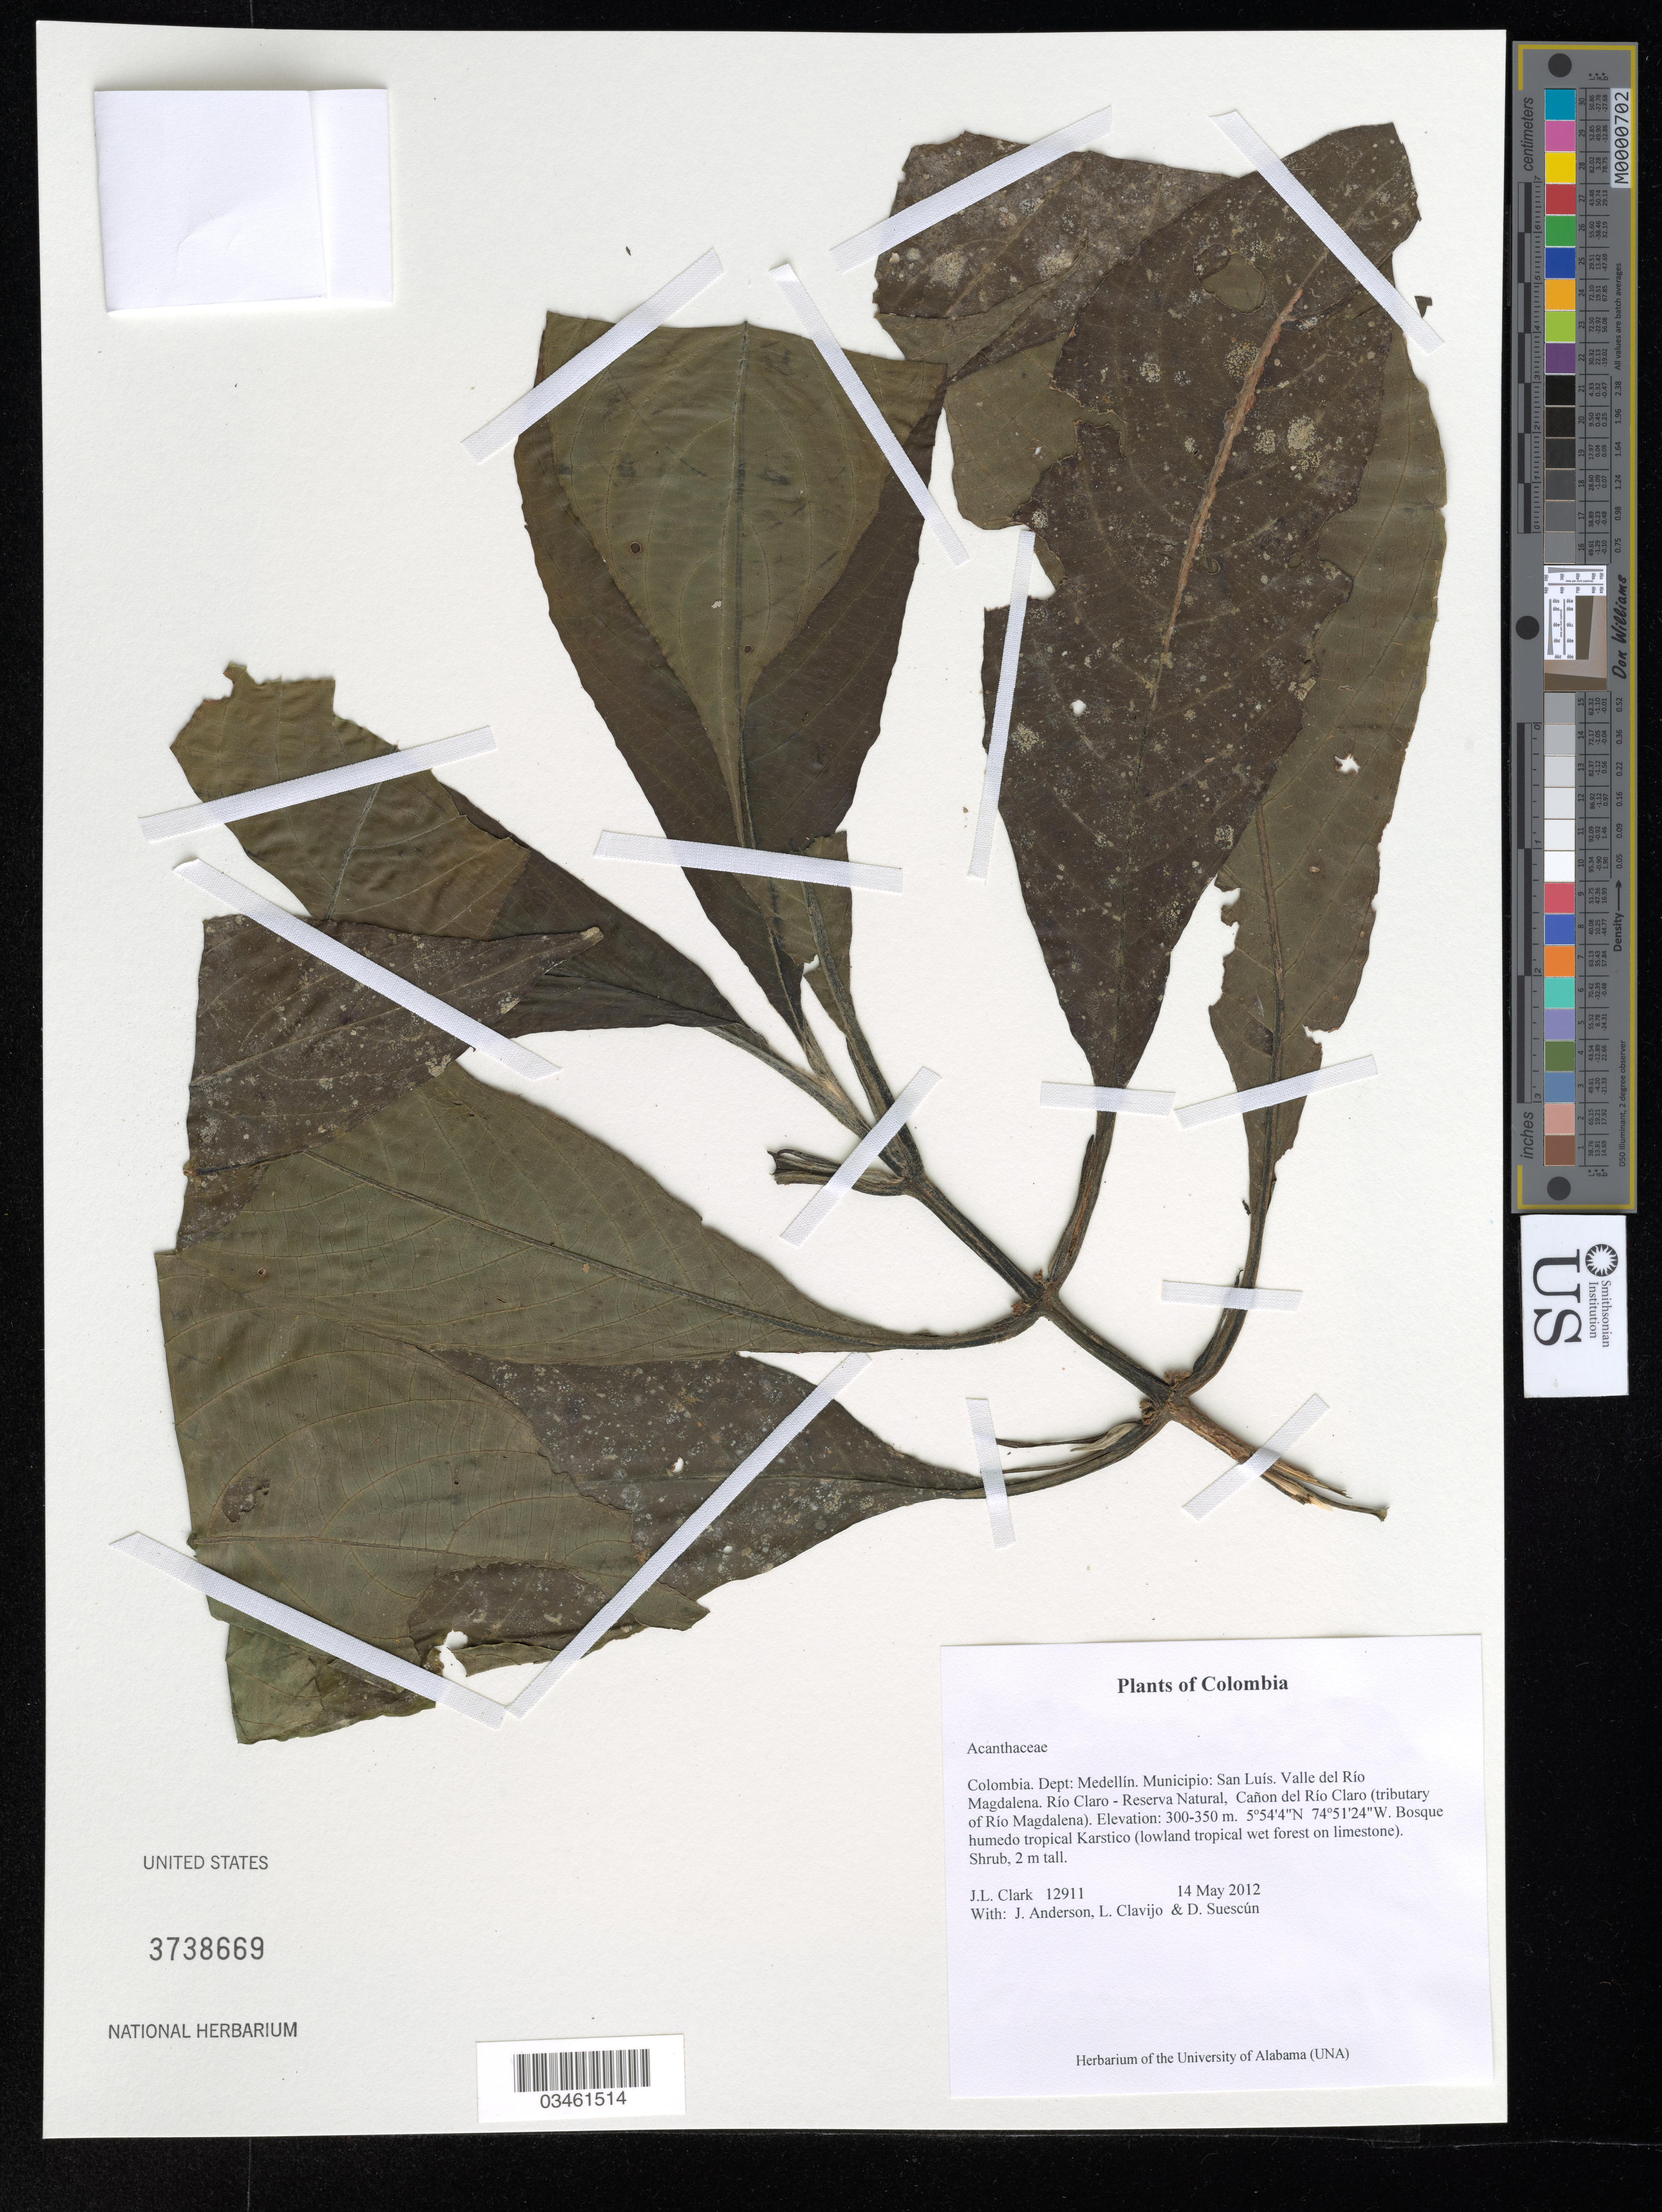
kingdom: Plantae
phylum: Tracheophyta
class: Magnoliopsida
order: Lamiales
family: Acanthaceae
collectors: J. L. Clark, J. Anderson, L. Clavijo & D. Suescún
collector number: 12911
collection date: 2012-05-14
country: Colombia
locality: Dept: Medellín. Municipio: San Luís. Valle del Río Magdalena. Río Claro - Reserva Natural, Cañon del Río Claro (tributary of Río Magdalena).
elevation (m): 300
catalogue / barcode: US 3738669